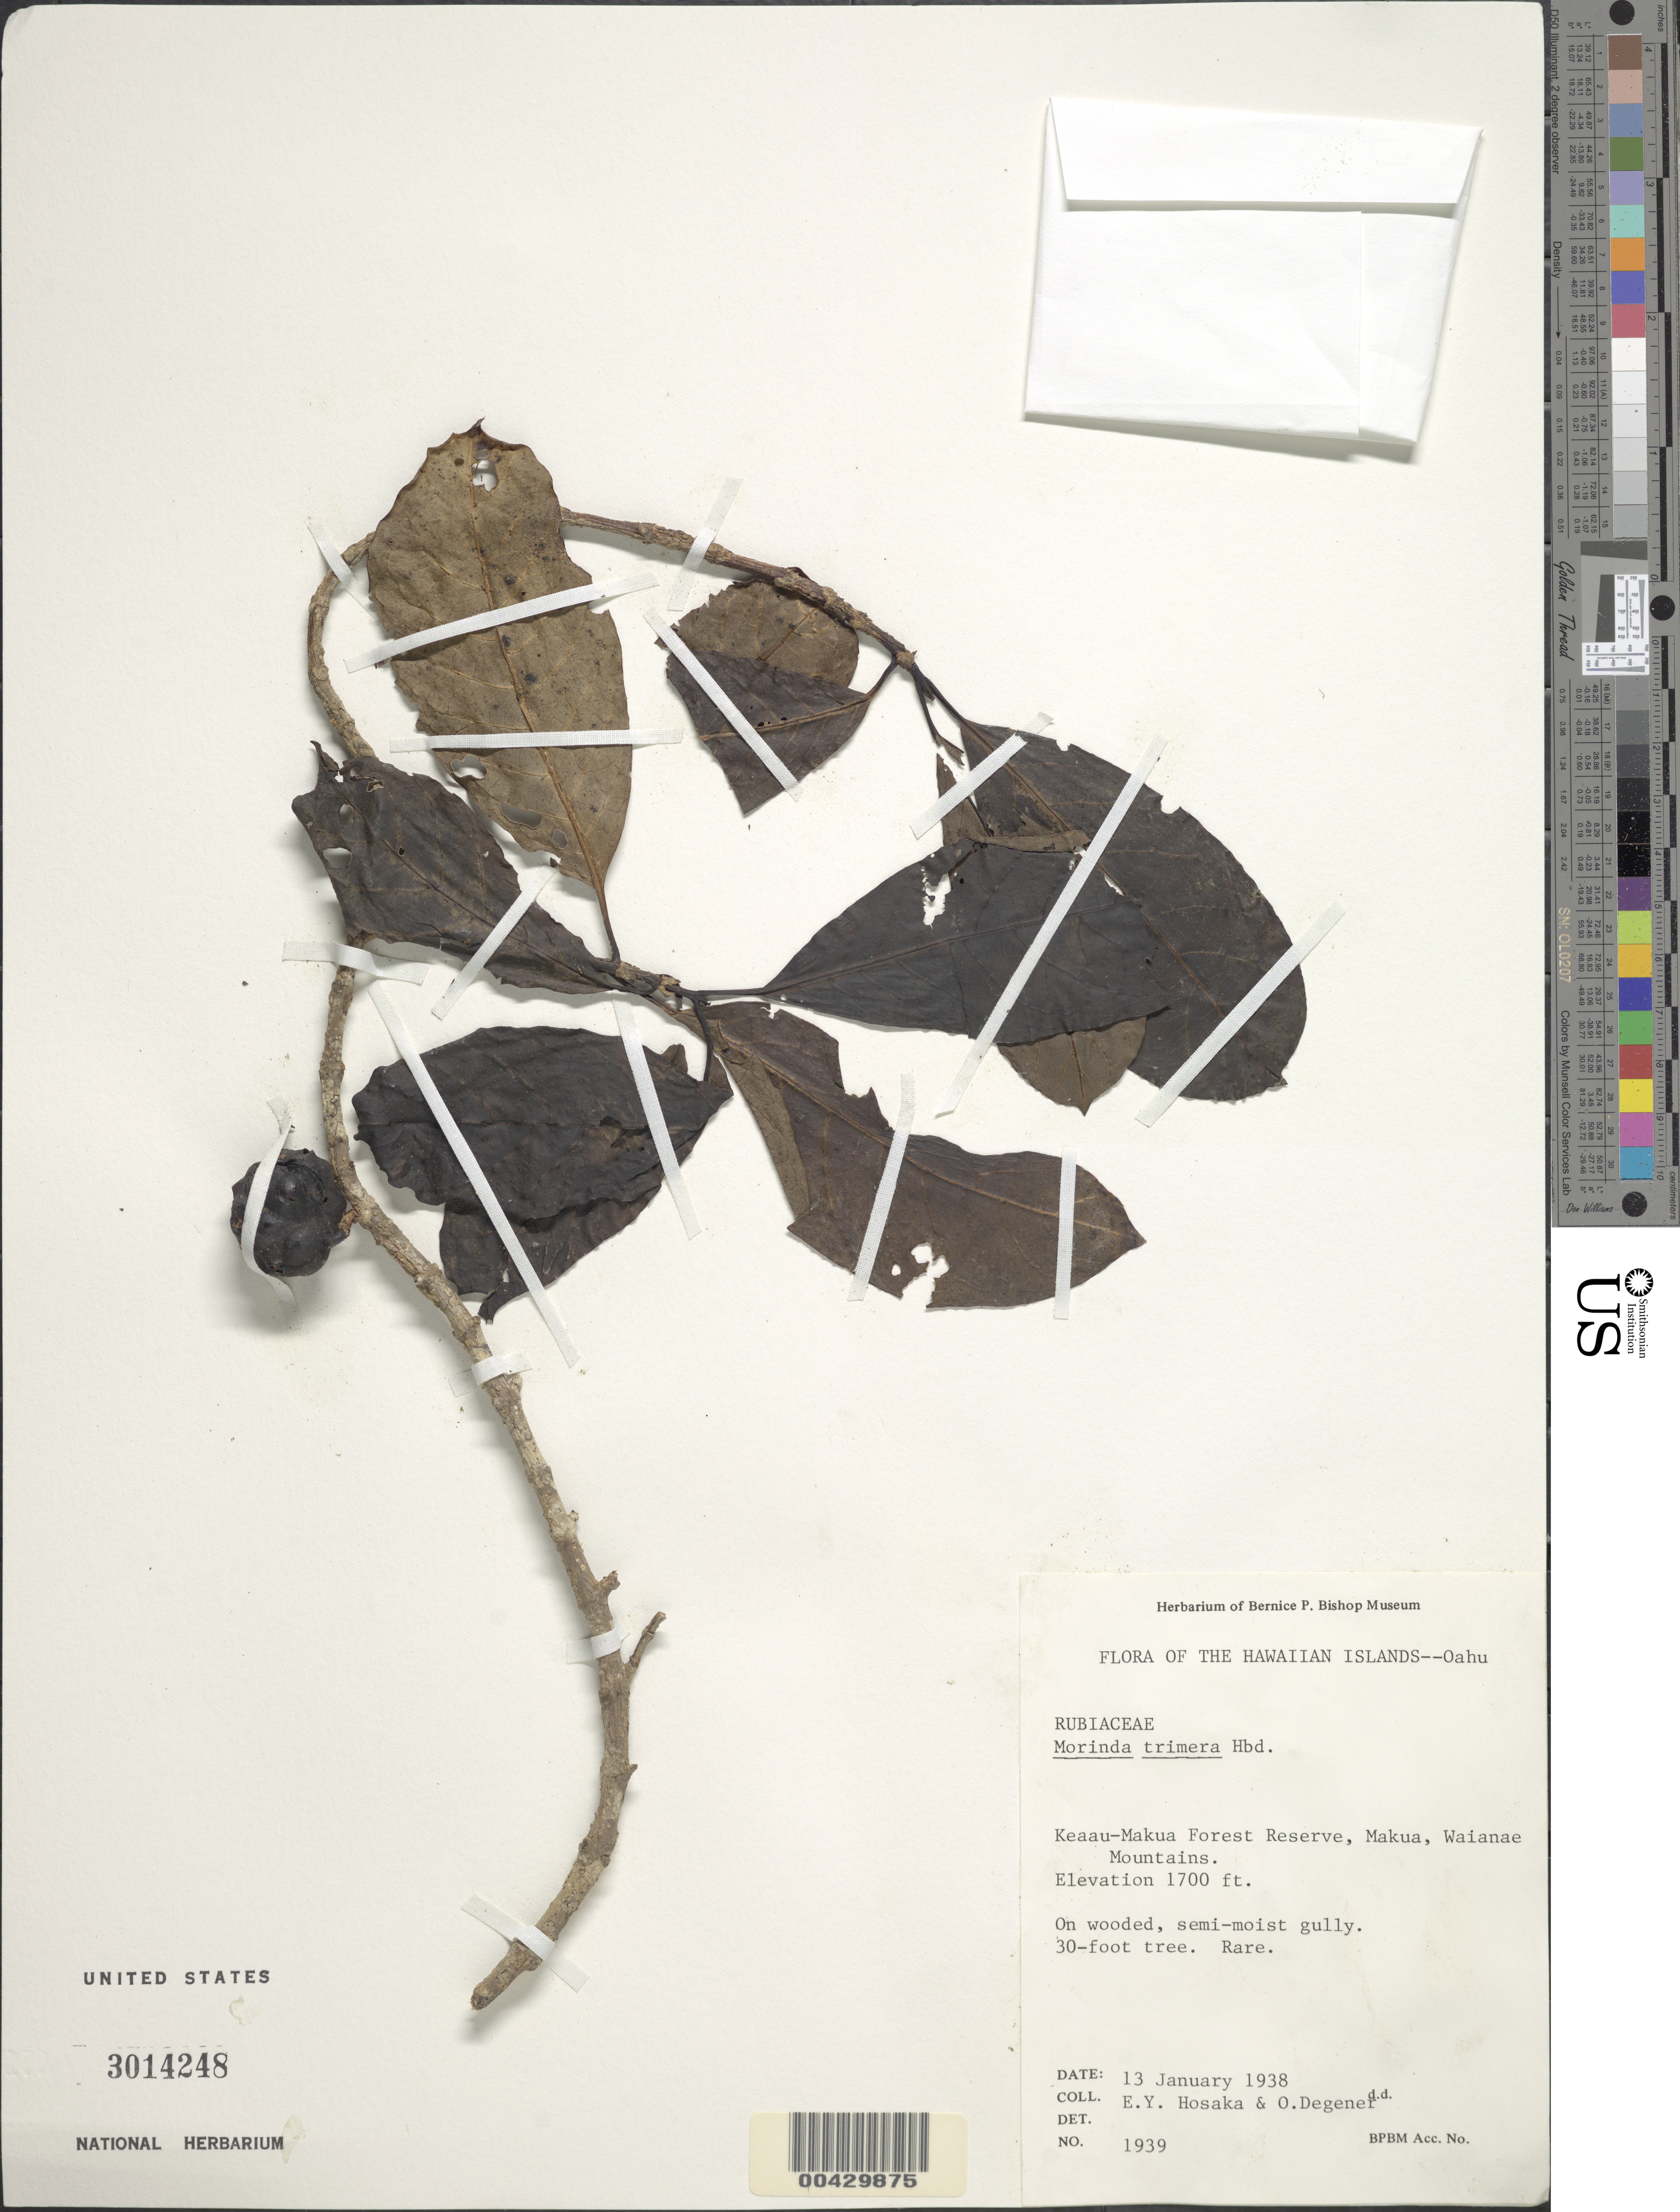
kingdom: Plantae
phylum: Tracheophyta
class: Magnoliopsida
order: Gentianales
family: Rubiaceae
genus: Gynochthodes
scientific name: Gynochthodes trimera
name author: (Hillebr.) Razafim. & B. Bremer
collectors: E. Y. Hosaka & O. Degener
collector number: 1939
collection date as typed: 13 Jan 1938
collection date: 1938-01-13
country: United States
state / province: Hawaii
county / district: Honolulu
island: Oahu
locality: Keaau-Makua Forest Reserve, Makua, Waianae Mountains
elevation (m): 518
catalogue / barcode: US 3014248